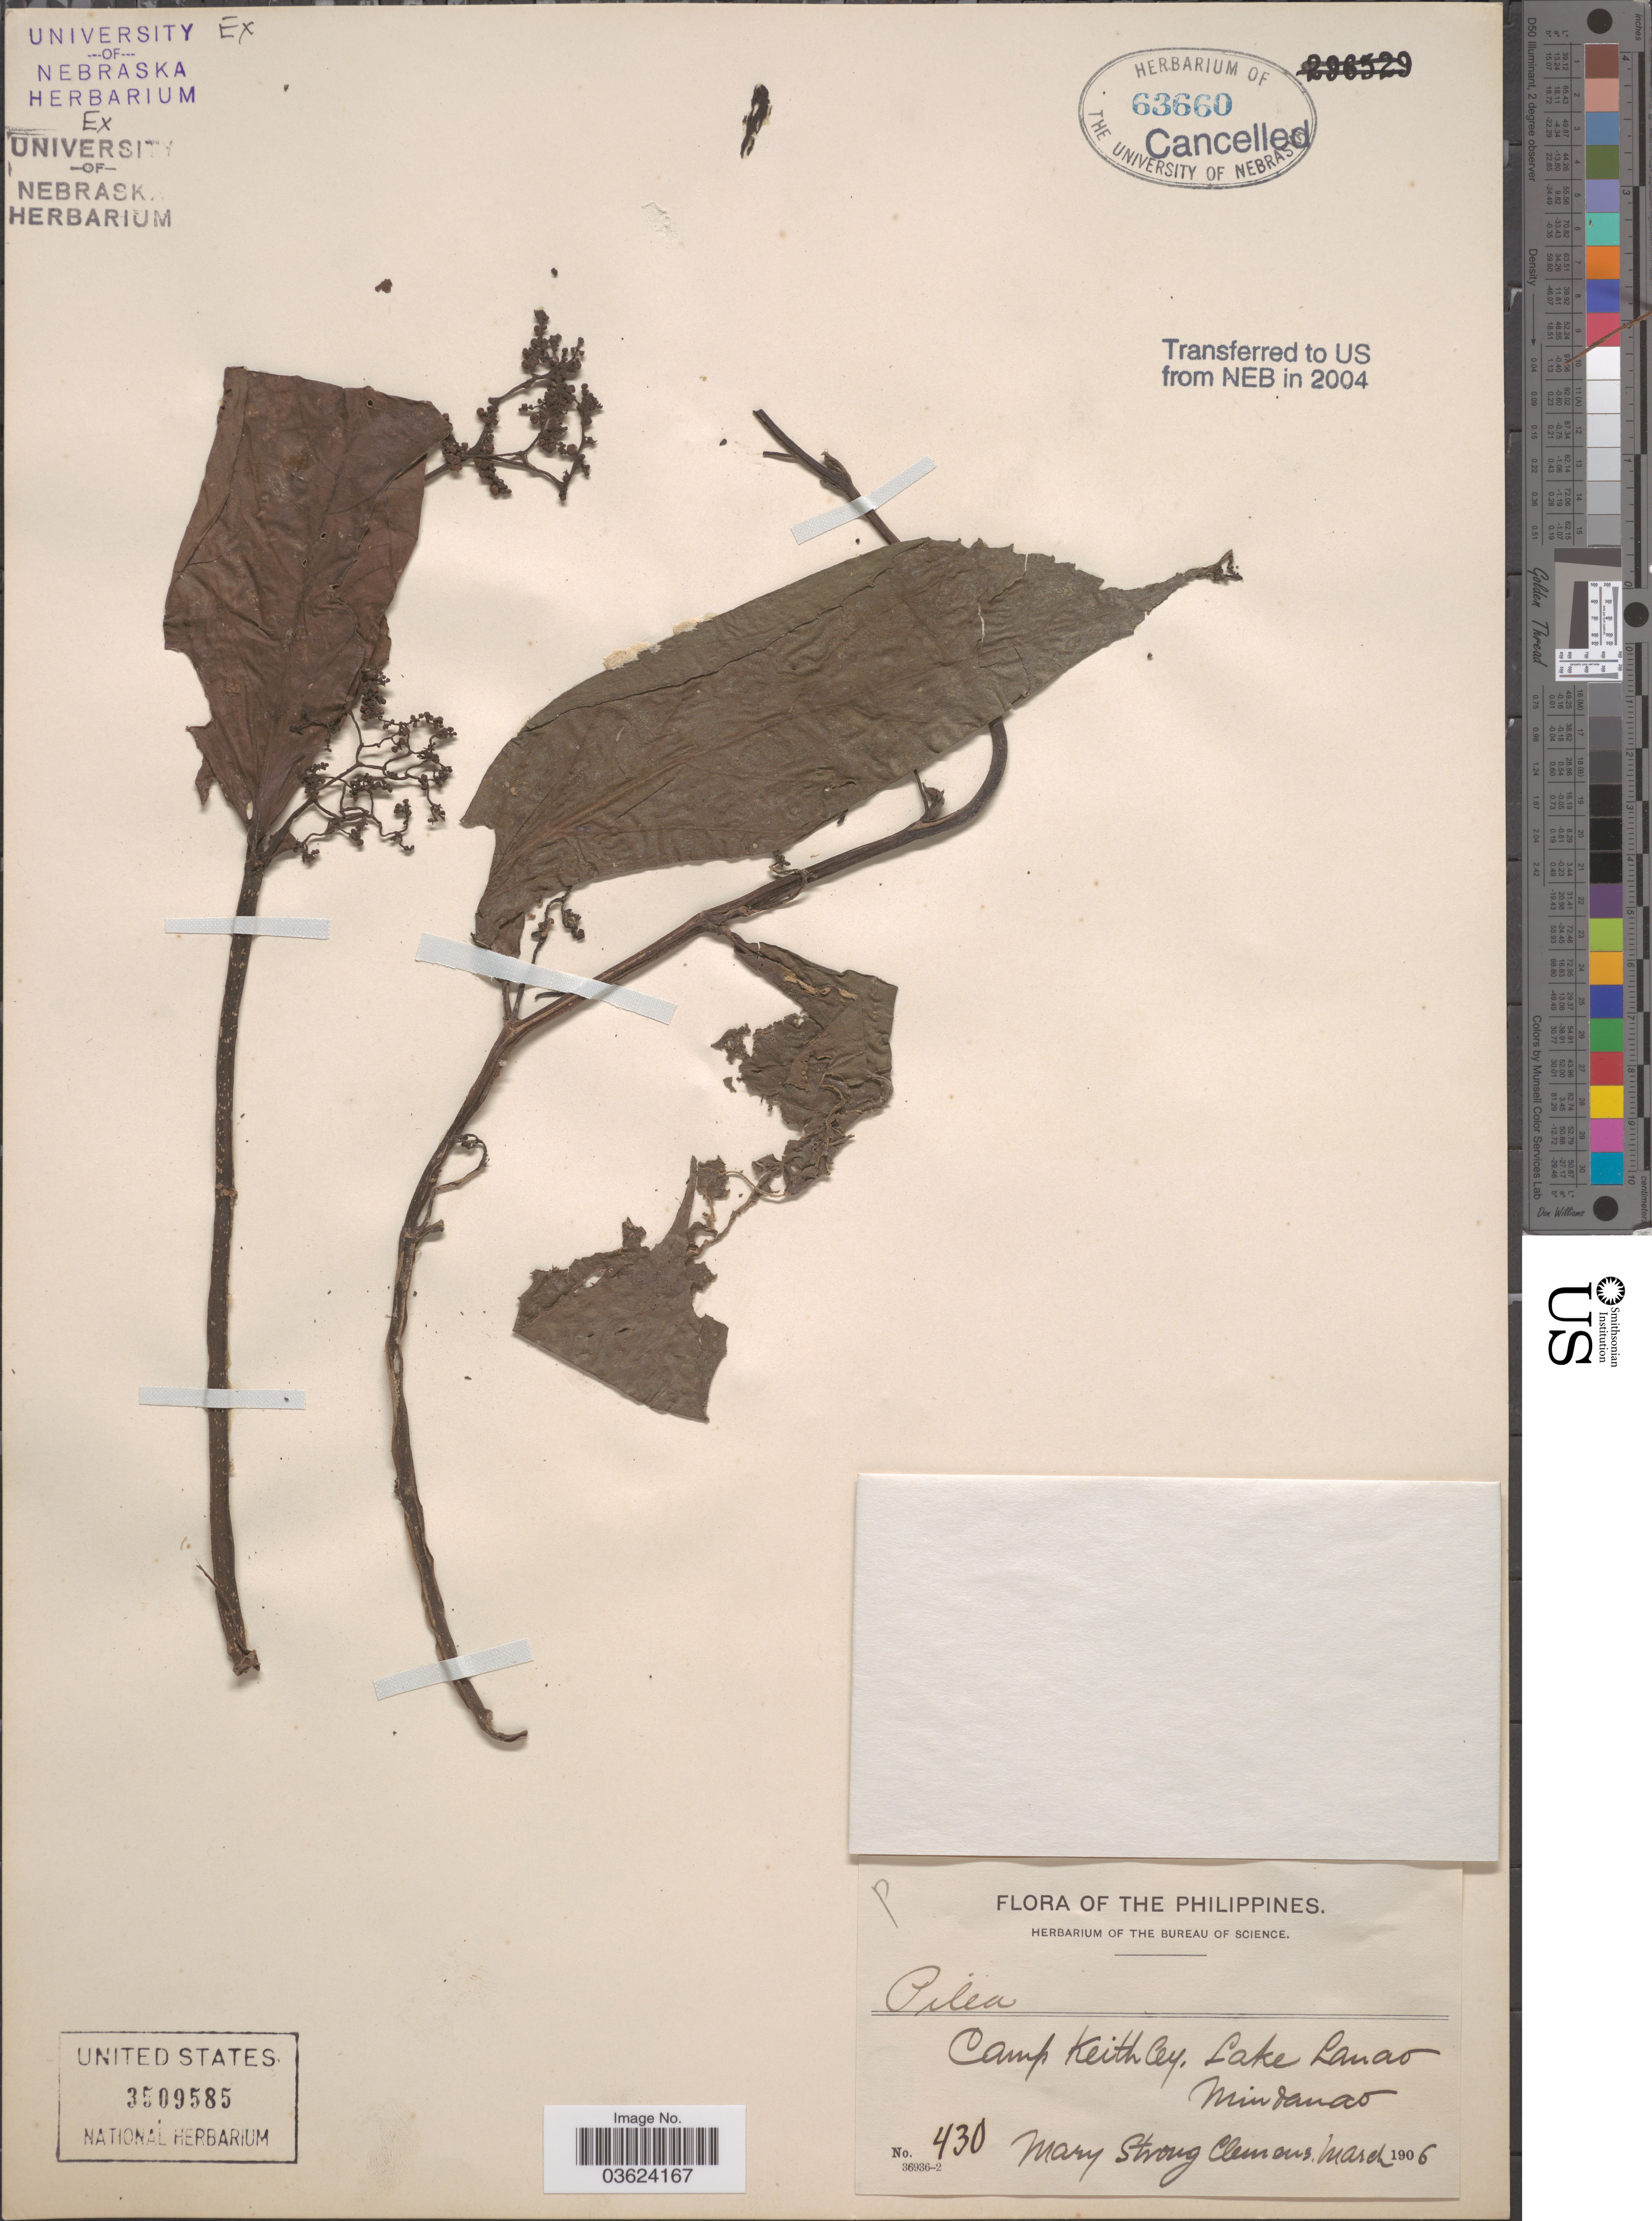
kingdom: Plantae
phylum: Tracheophyta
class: Magnoliopsida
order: Rosales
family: Urticaceae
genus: Pilea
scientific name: Pilea sp.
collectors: M. S. Clemens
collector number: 430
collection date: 1906-03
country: Philippines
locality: Camp Keithley, Lake Lanao. Mindanao.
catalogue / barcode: US 3509585